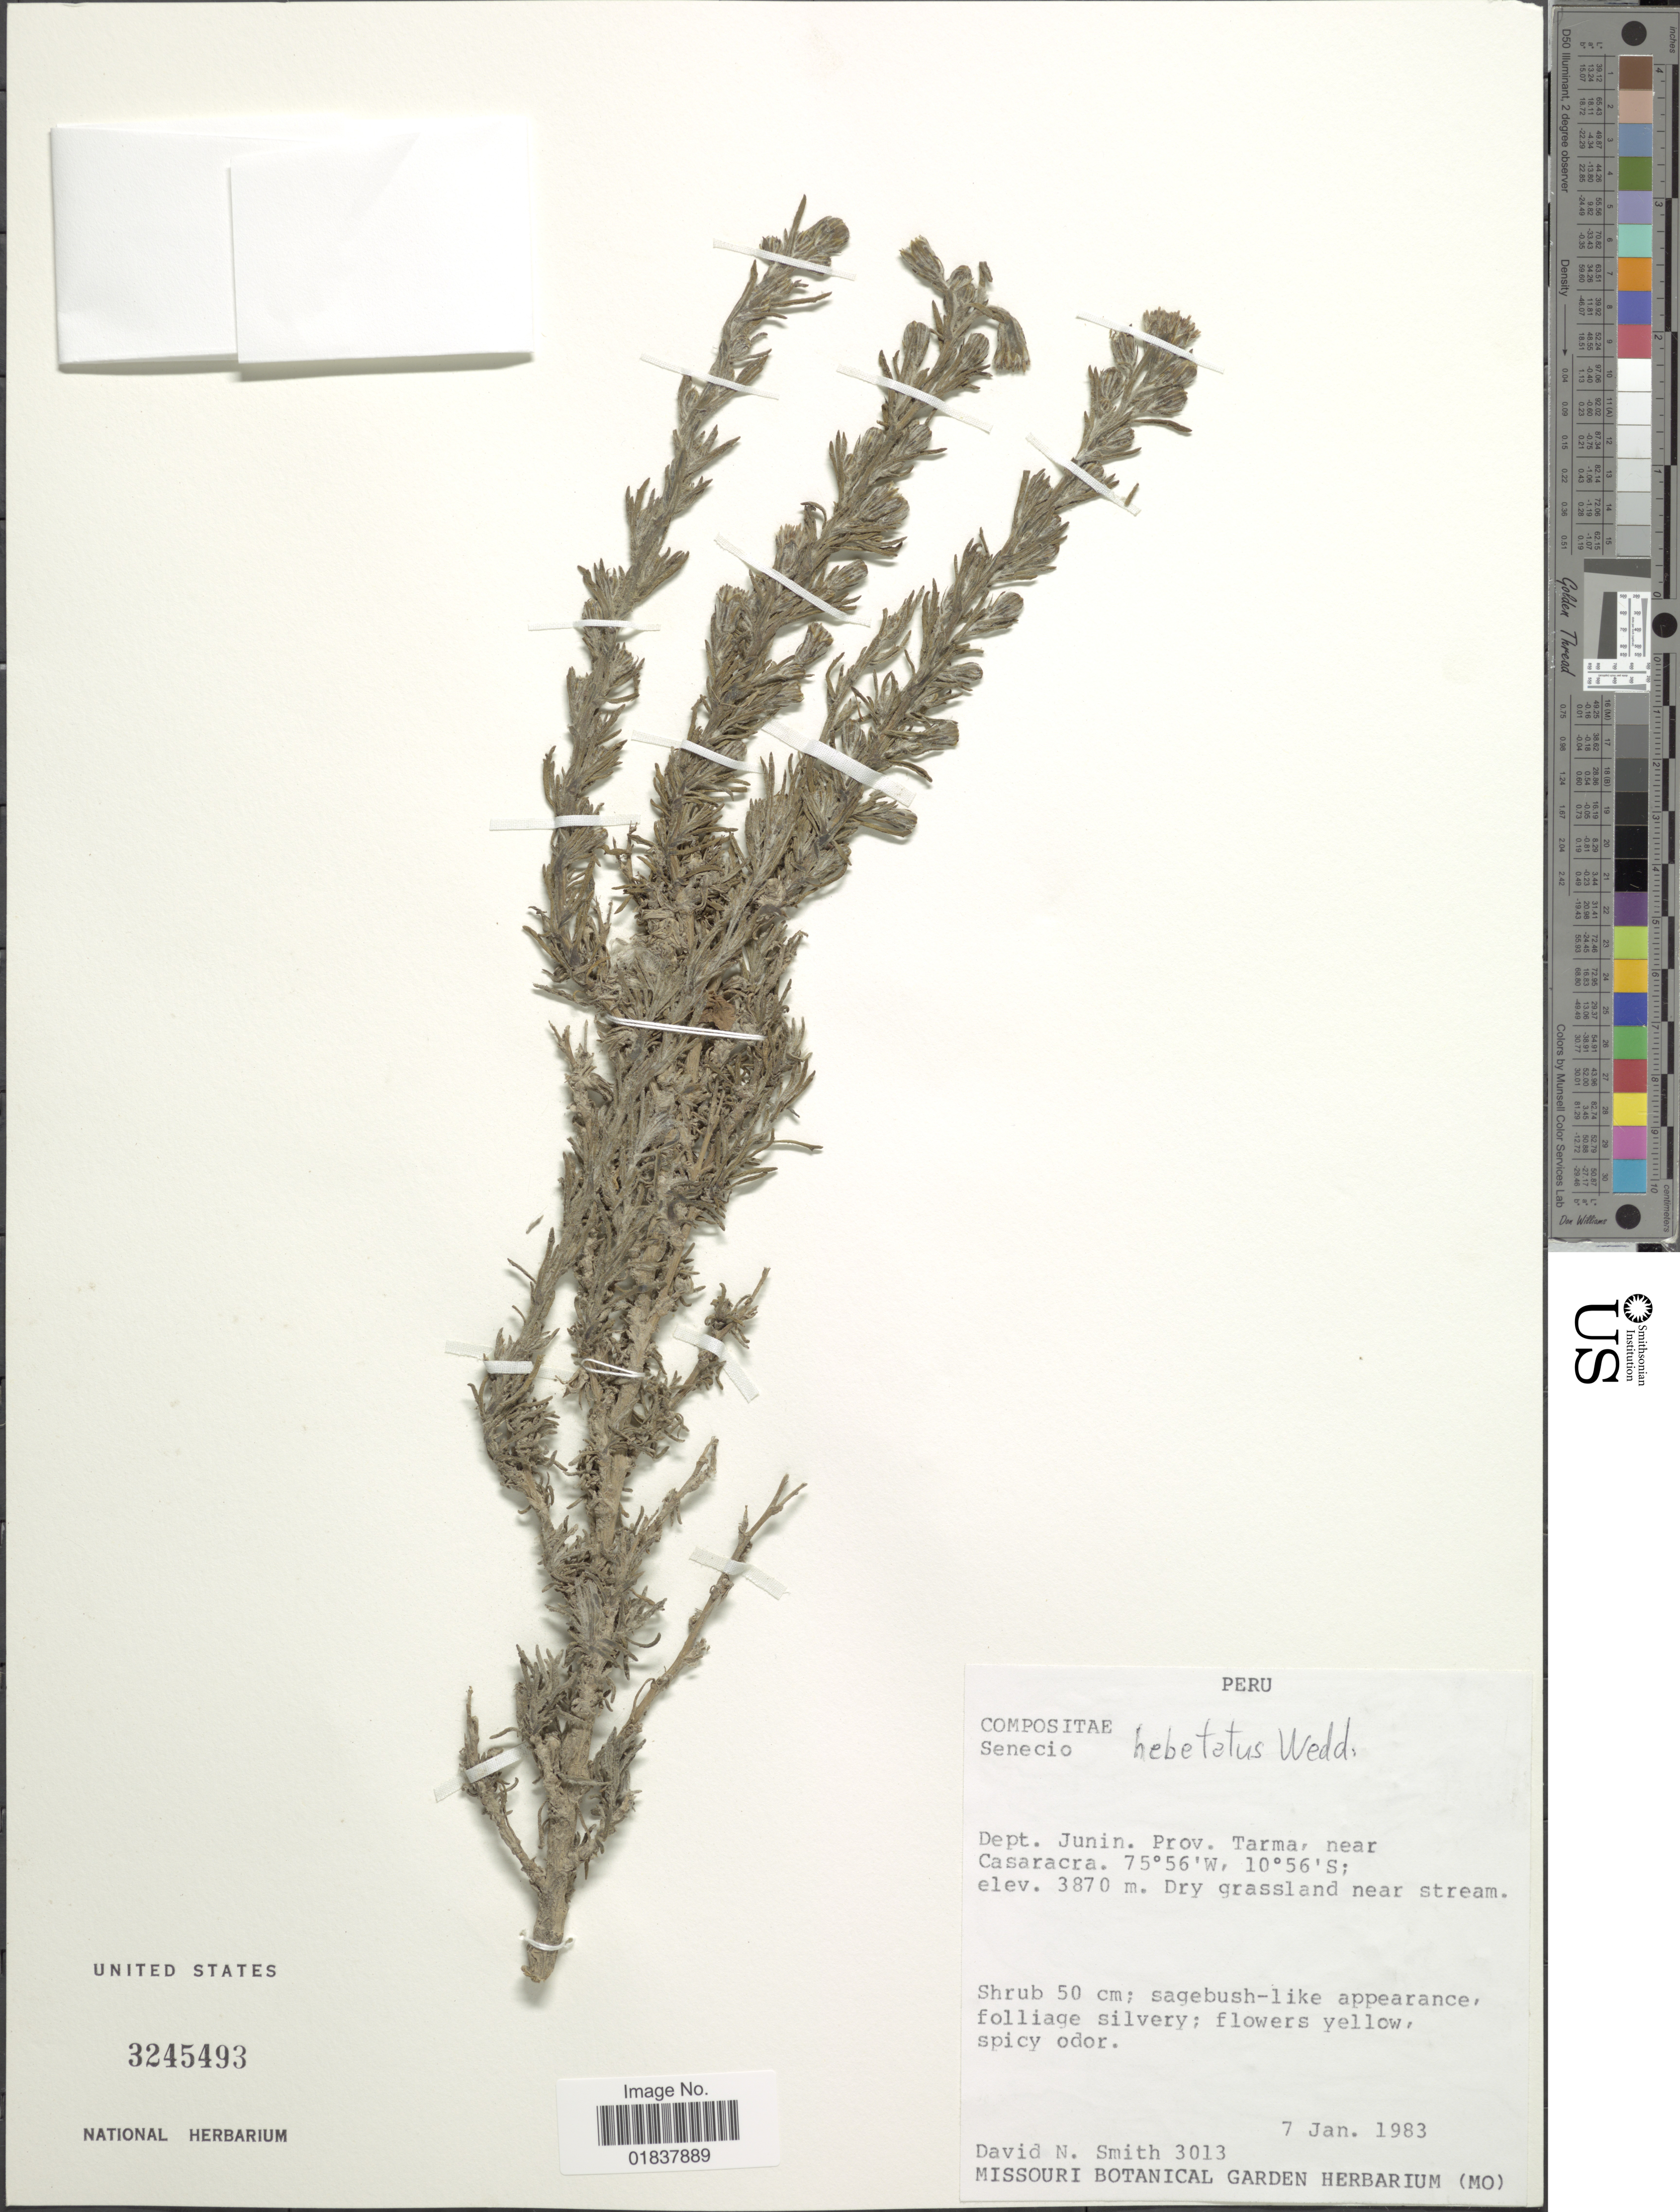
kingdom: Plantae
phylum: Tracheophyta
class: Magnoliopsida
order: Asterales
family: Asteraceae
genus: Senecio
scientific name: Senecio hebetatus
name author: Wedd.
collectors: D. Smith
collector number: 3013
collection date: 1983-01-07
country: Peru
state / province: Junín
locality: Prov. Tarma, near Casaracra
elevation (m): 3870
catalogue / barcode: US 3245493